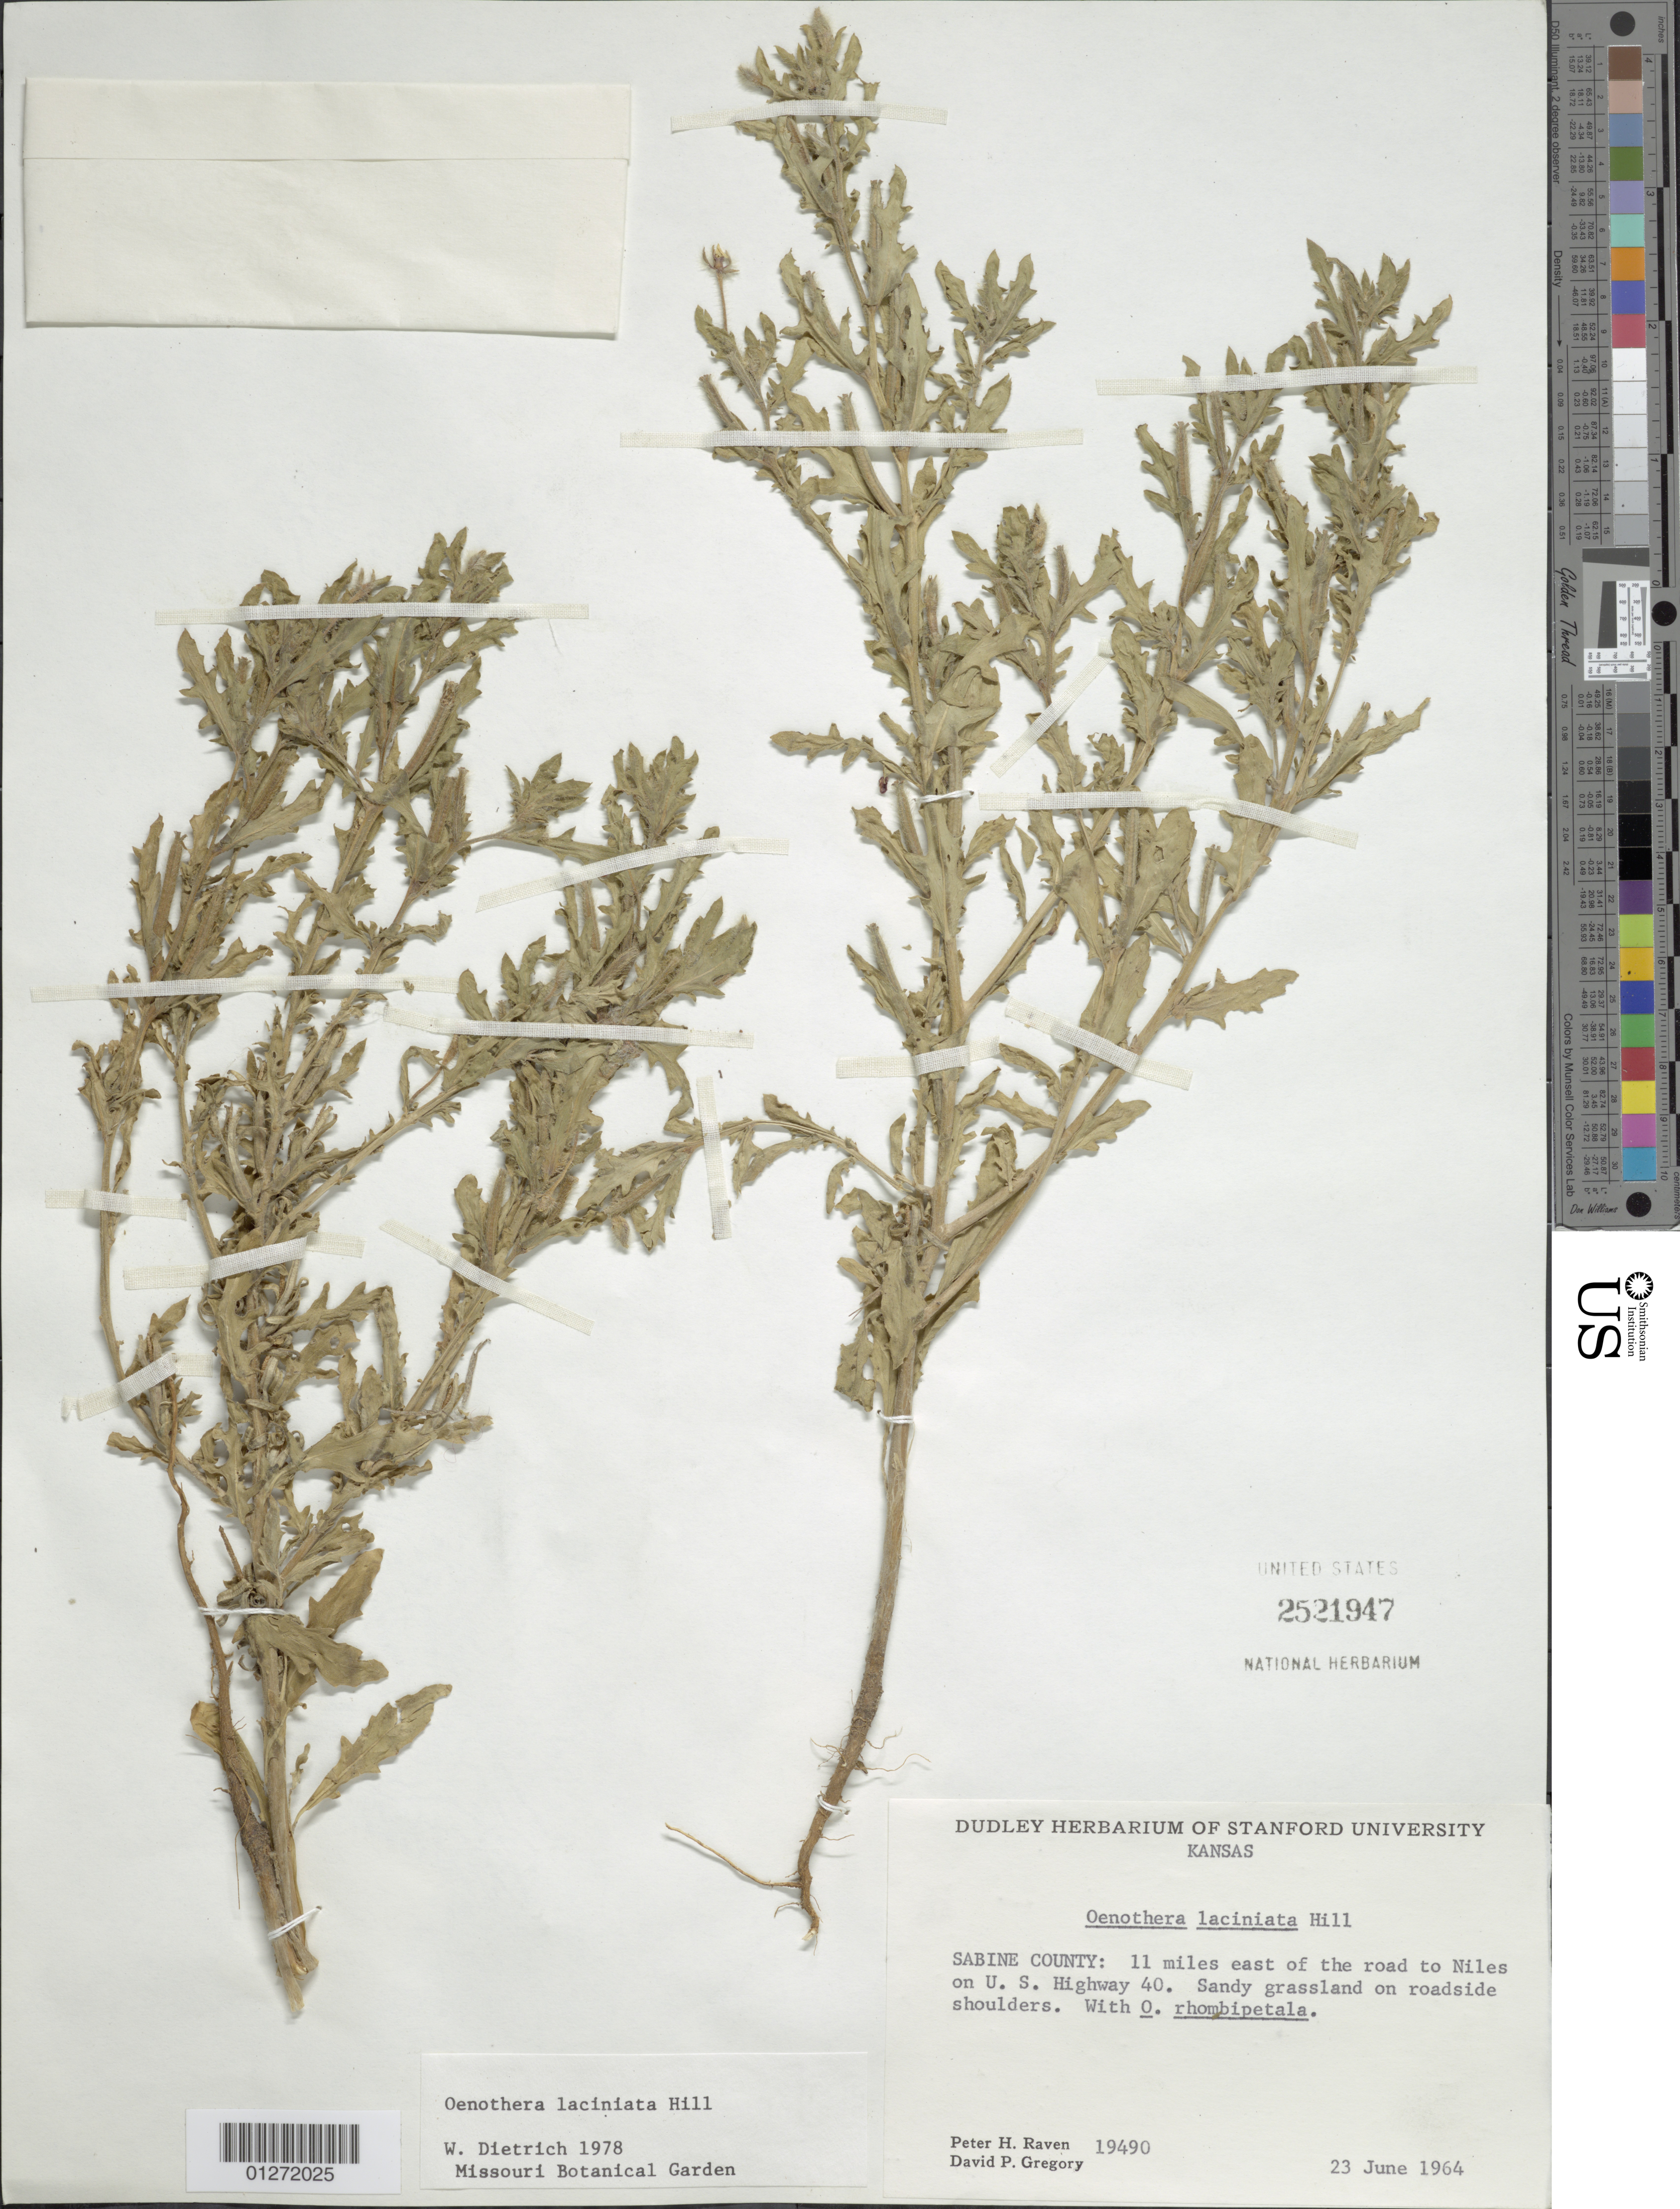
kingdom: Plantae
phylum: Tracheophyta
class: Magnoliopsida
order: Myrtales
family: Onagraceae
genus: Oenothera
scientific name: Oenothera laciniata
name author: Hill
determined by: Dietrich, W.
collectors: P. Raven & D. Gregory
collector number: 19490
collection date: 1964-06-23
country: United States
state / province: Kansas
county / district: Sabine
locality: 11 mi E of the road to Niles on Hwy 40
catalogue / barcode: US 2521947